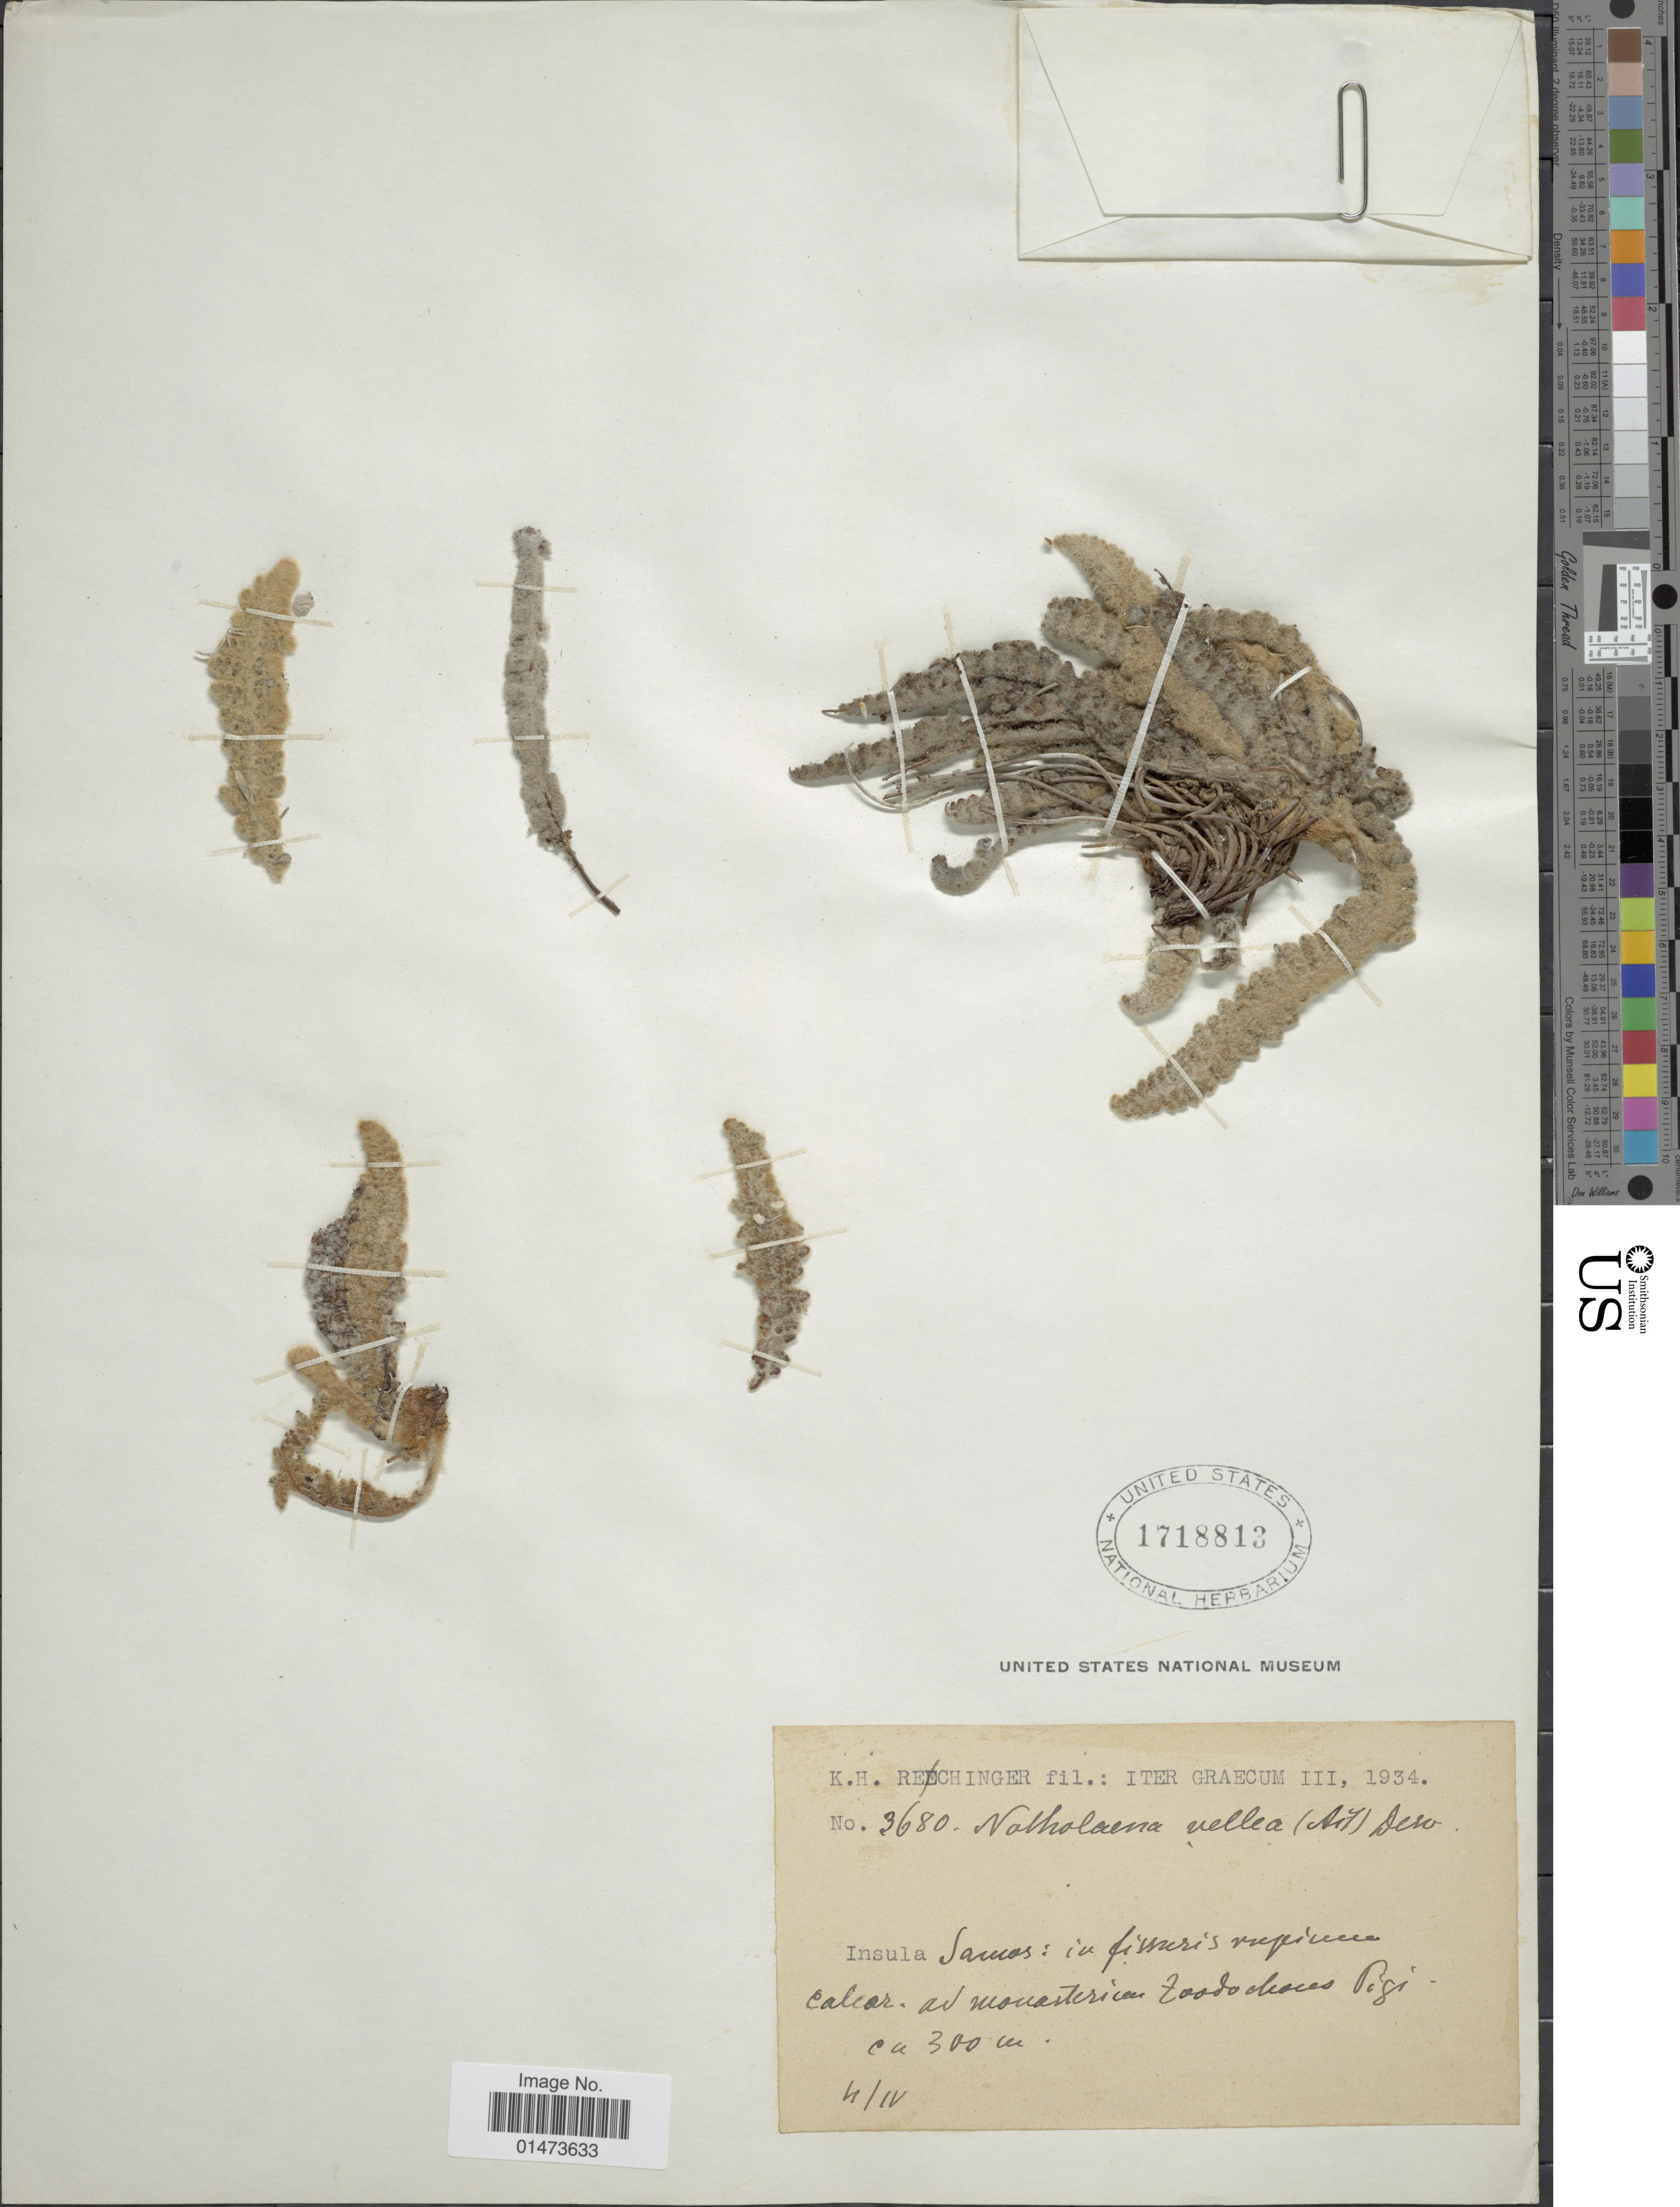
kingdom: Plantae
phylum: Tracheophyta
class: Polypodiopsida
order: Polypodiales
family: Pteridaceae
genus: Cosentinia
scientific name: Cosentinia vellea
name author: (Aiton) Tod.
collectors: K. H. Rechinger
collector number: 3680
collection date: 1934-04-04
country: Greece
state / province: North Aegean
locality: Insula Samos: In fissuris rupium calcar. ad monasterium Zoodochous Pigi.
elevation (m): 300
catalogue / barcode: US 1718813